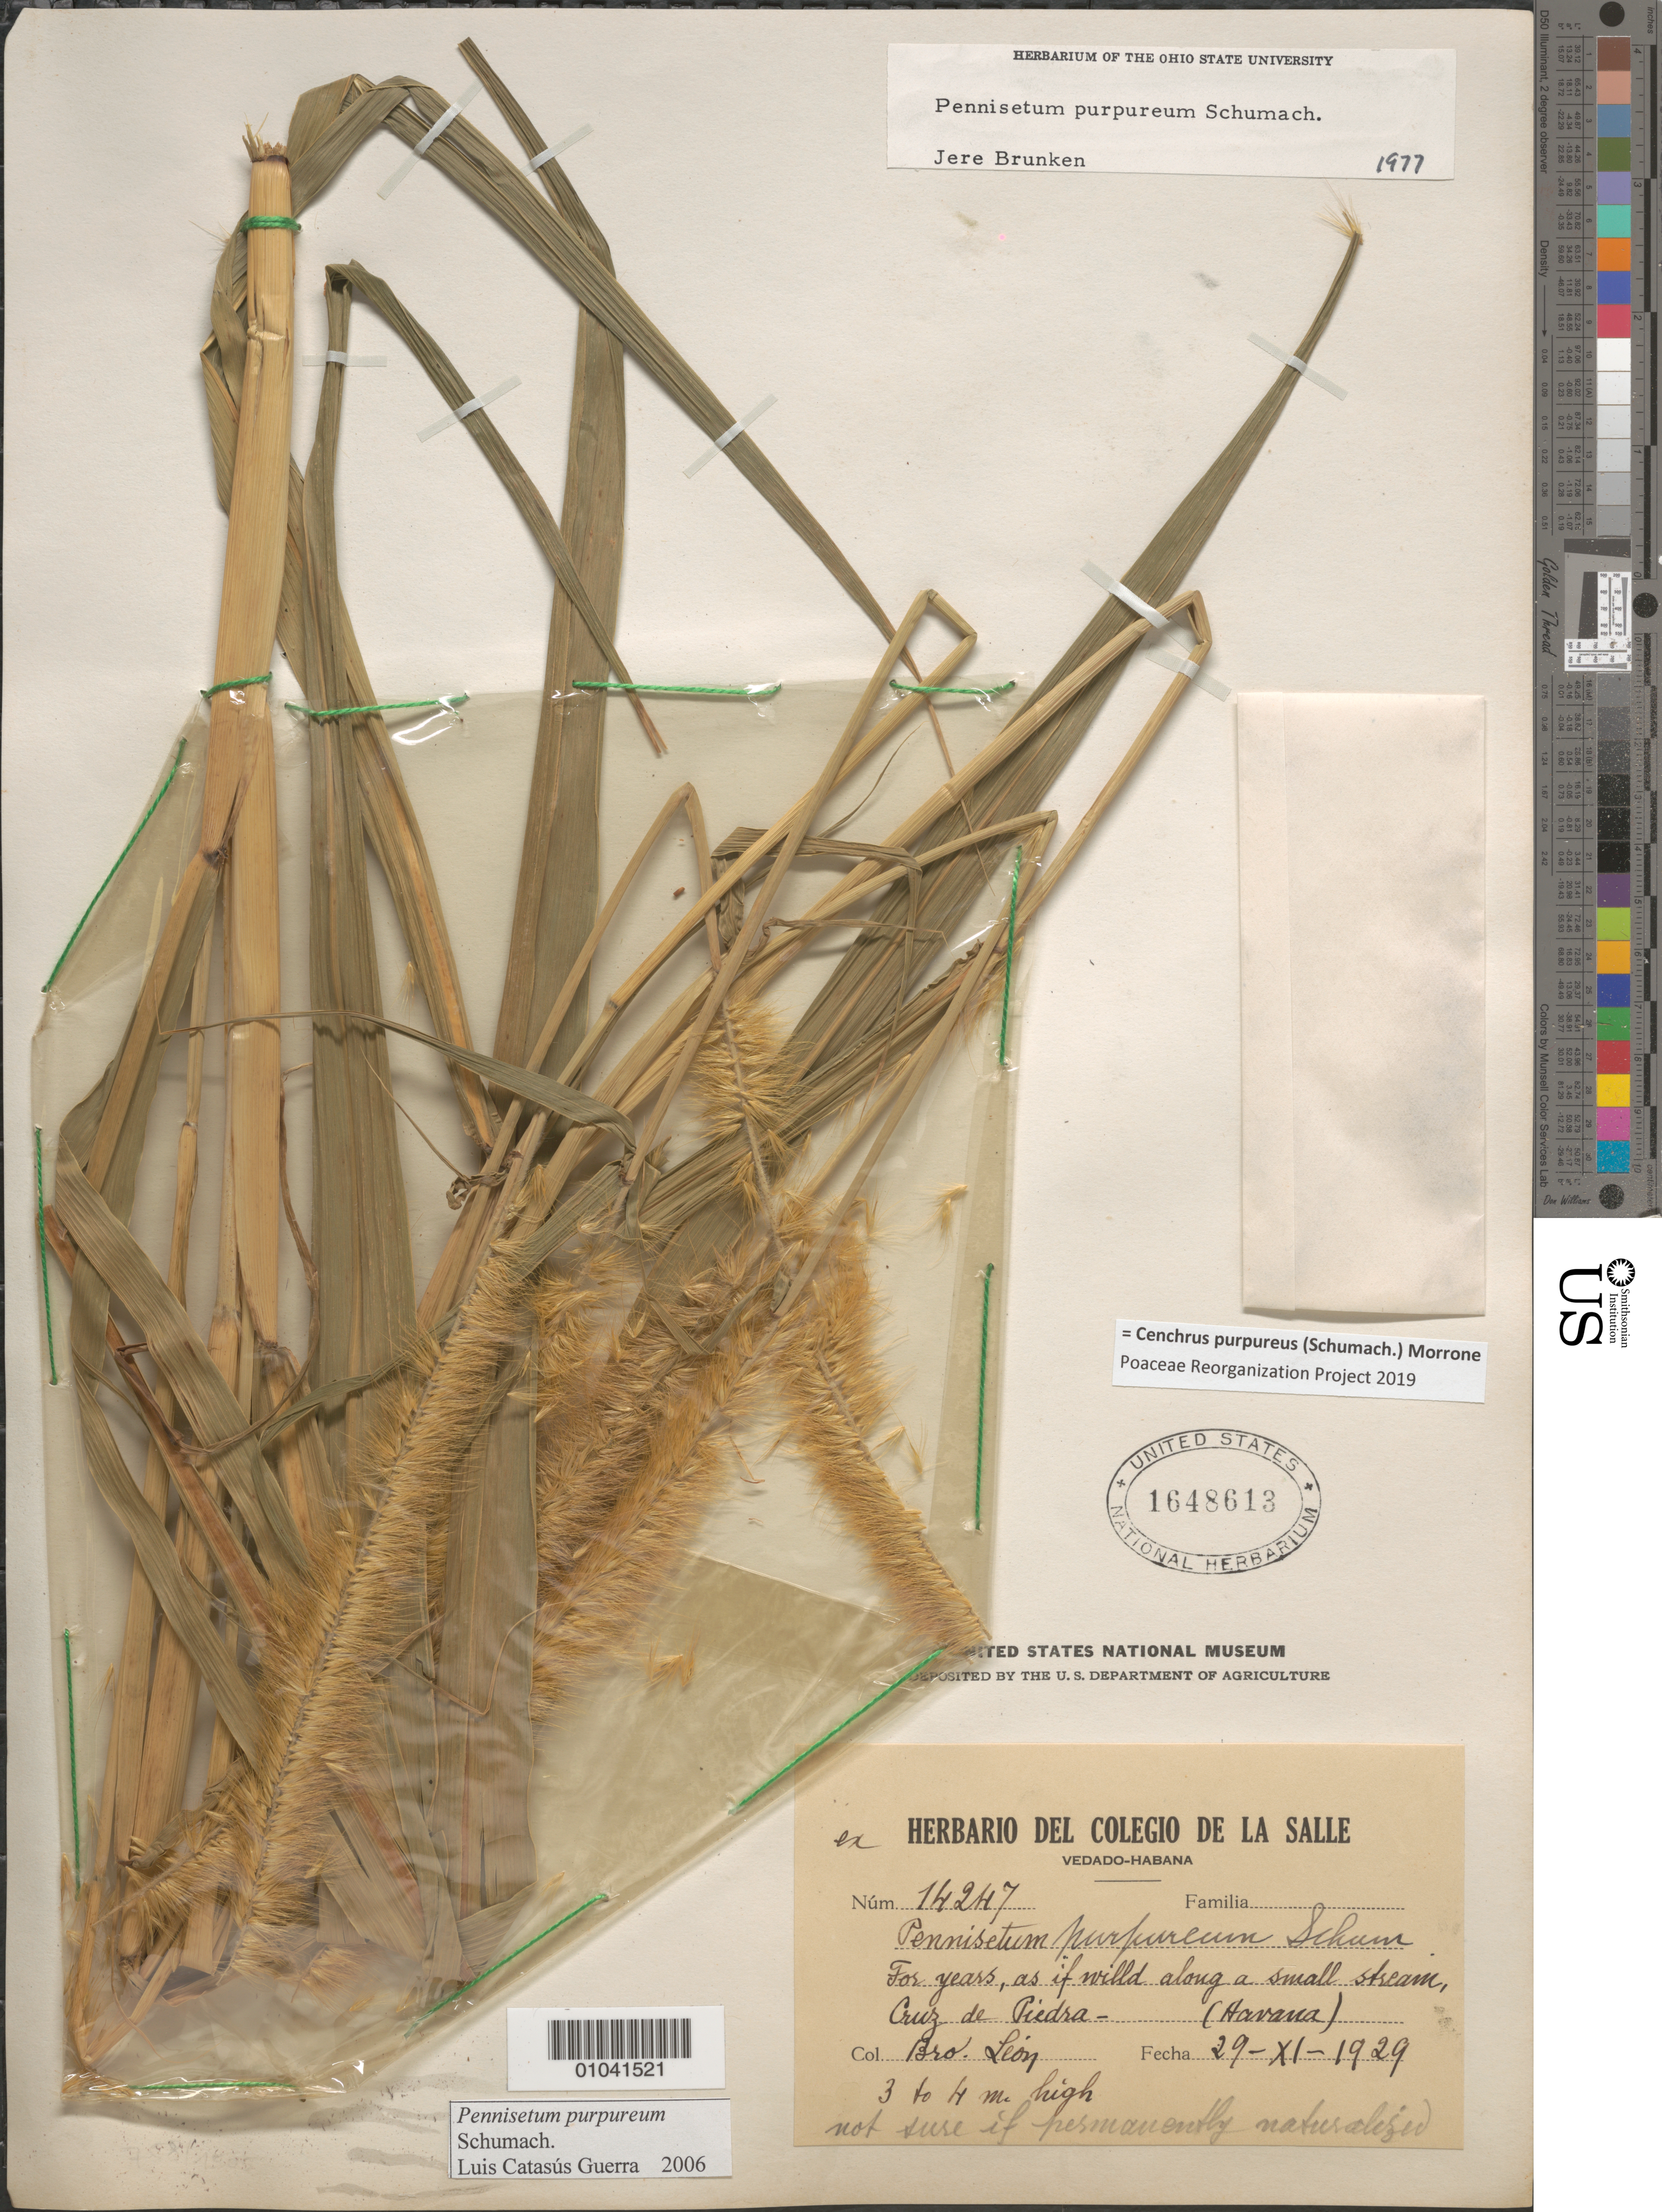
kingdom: Plantae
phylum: Tracheophyta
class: Liliopsida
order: Poales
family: Poaceae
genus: Cenchrus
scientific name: Cenchrus purpureus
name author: (Schumach.) Morrone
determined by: Poaceae Reorganization Project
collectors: Bro. León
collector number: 14247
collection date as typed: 29 Nov 1929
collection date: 1929-11-29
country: Cuba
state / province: La Habana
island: Cuba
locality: Cruz de Piedra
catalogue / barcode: US 1648613